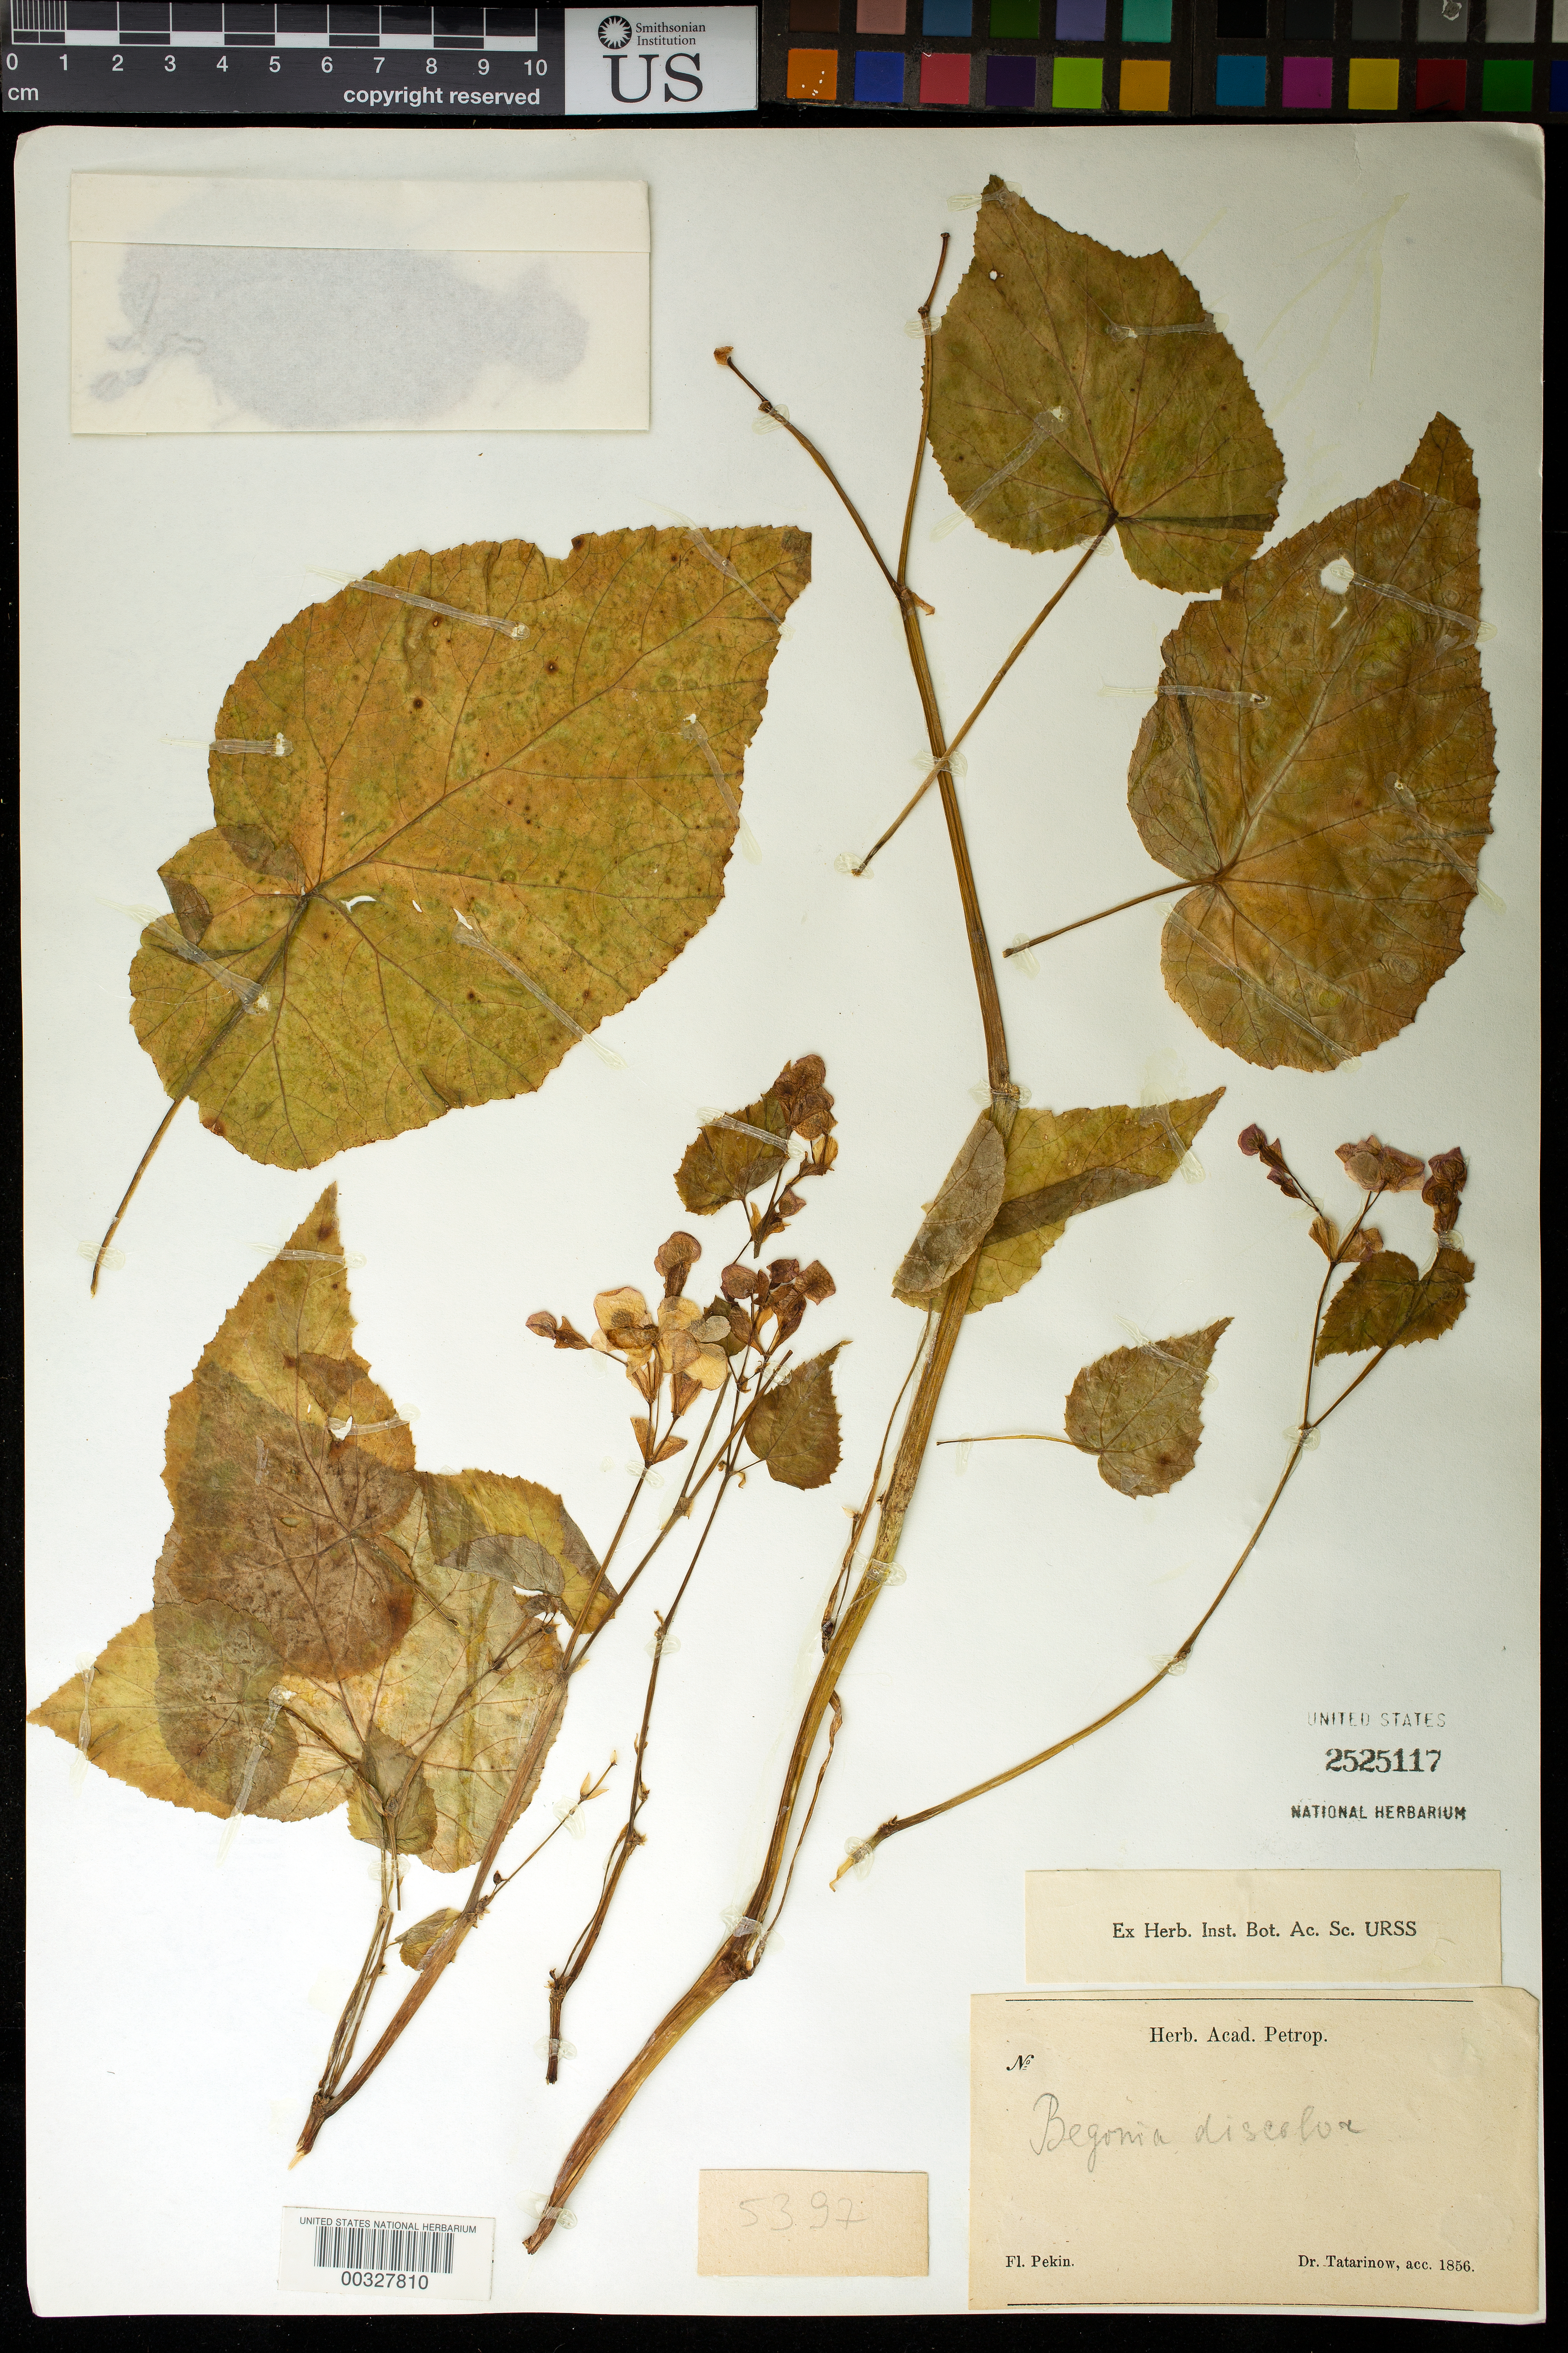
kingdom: Plantae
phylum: Tracheophyta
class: Magnoliopsida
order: Cucurbitales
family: Begoniaceae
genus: Begonia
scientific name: Begonia grandis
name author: Dryand.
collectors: -. Tararinow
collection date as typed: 1856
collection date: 1856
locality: Pekin.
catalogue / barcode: US 2525117